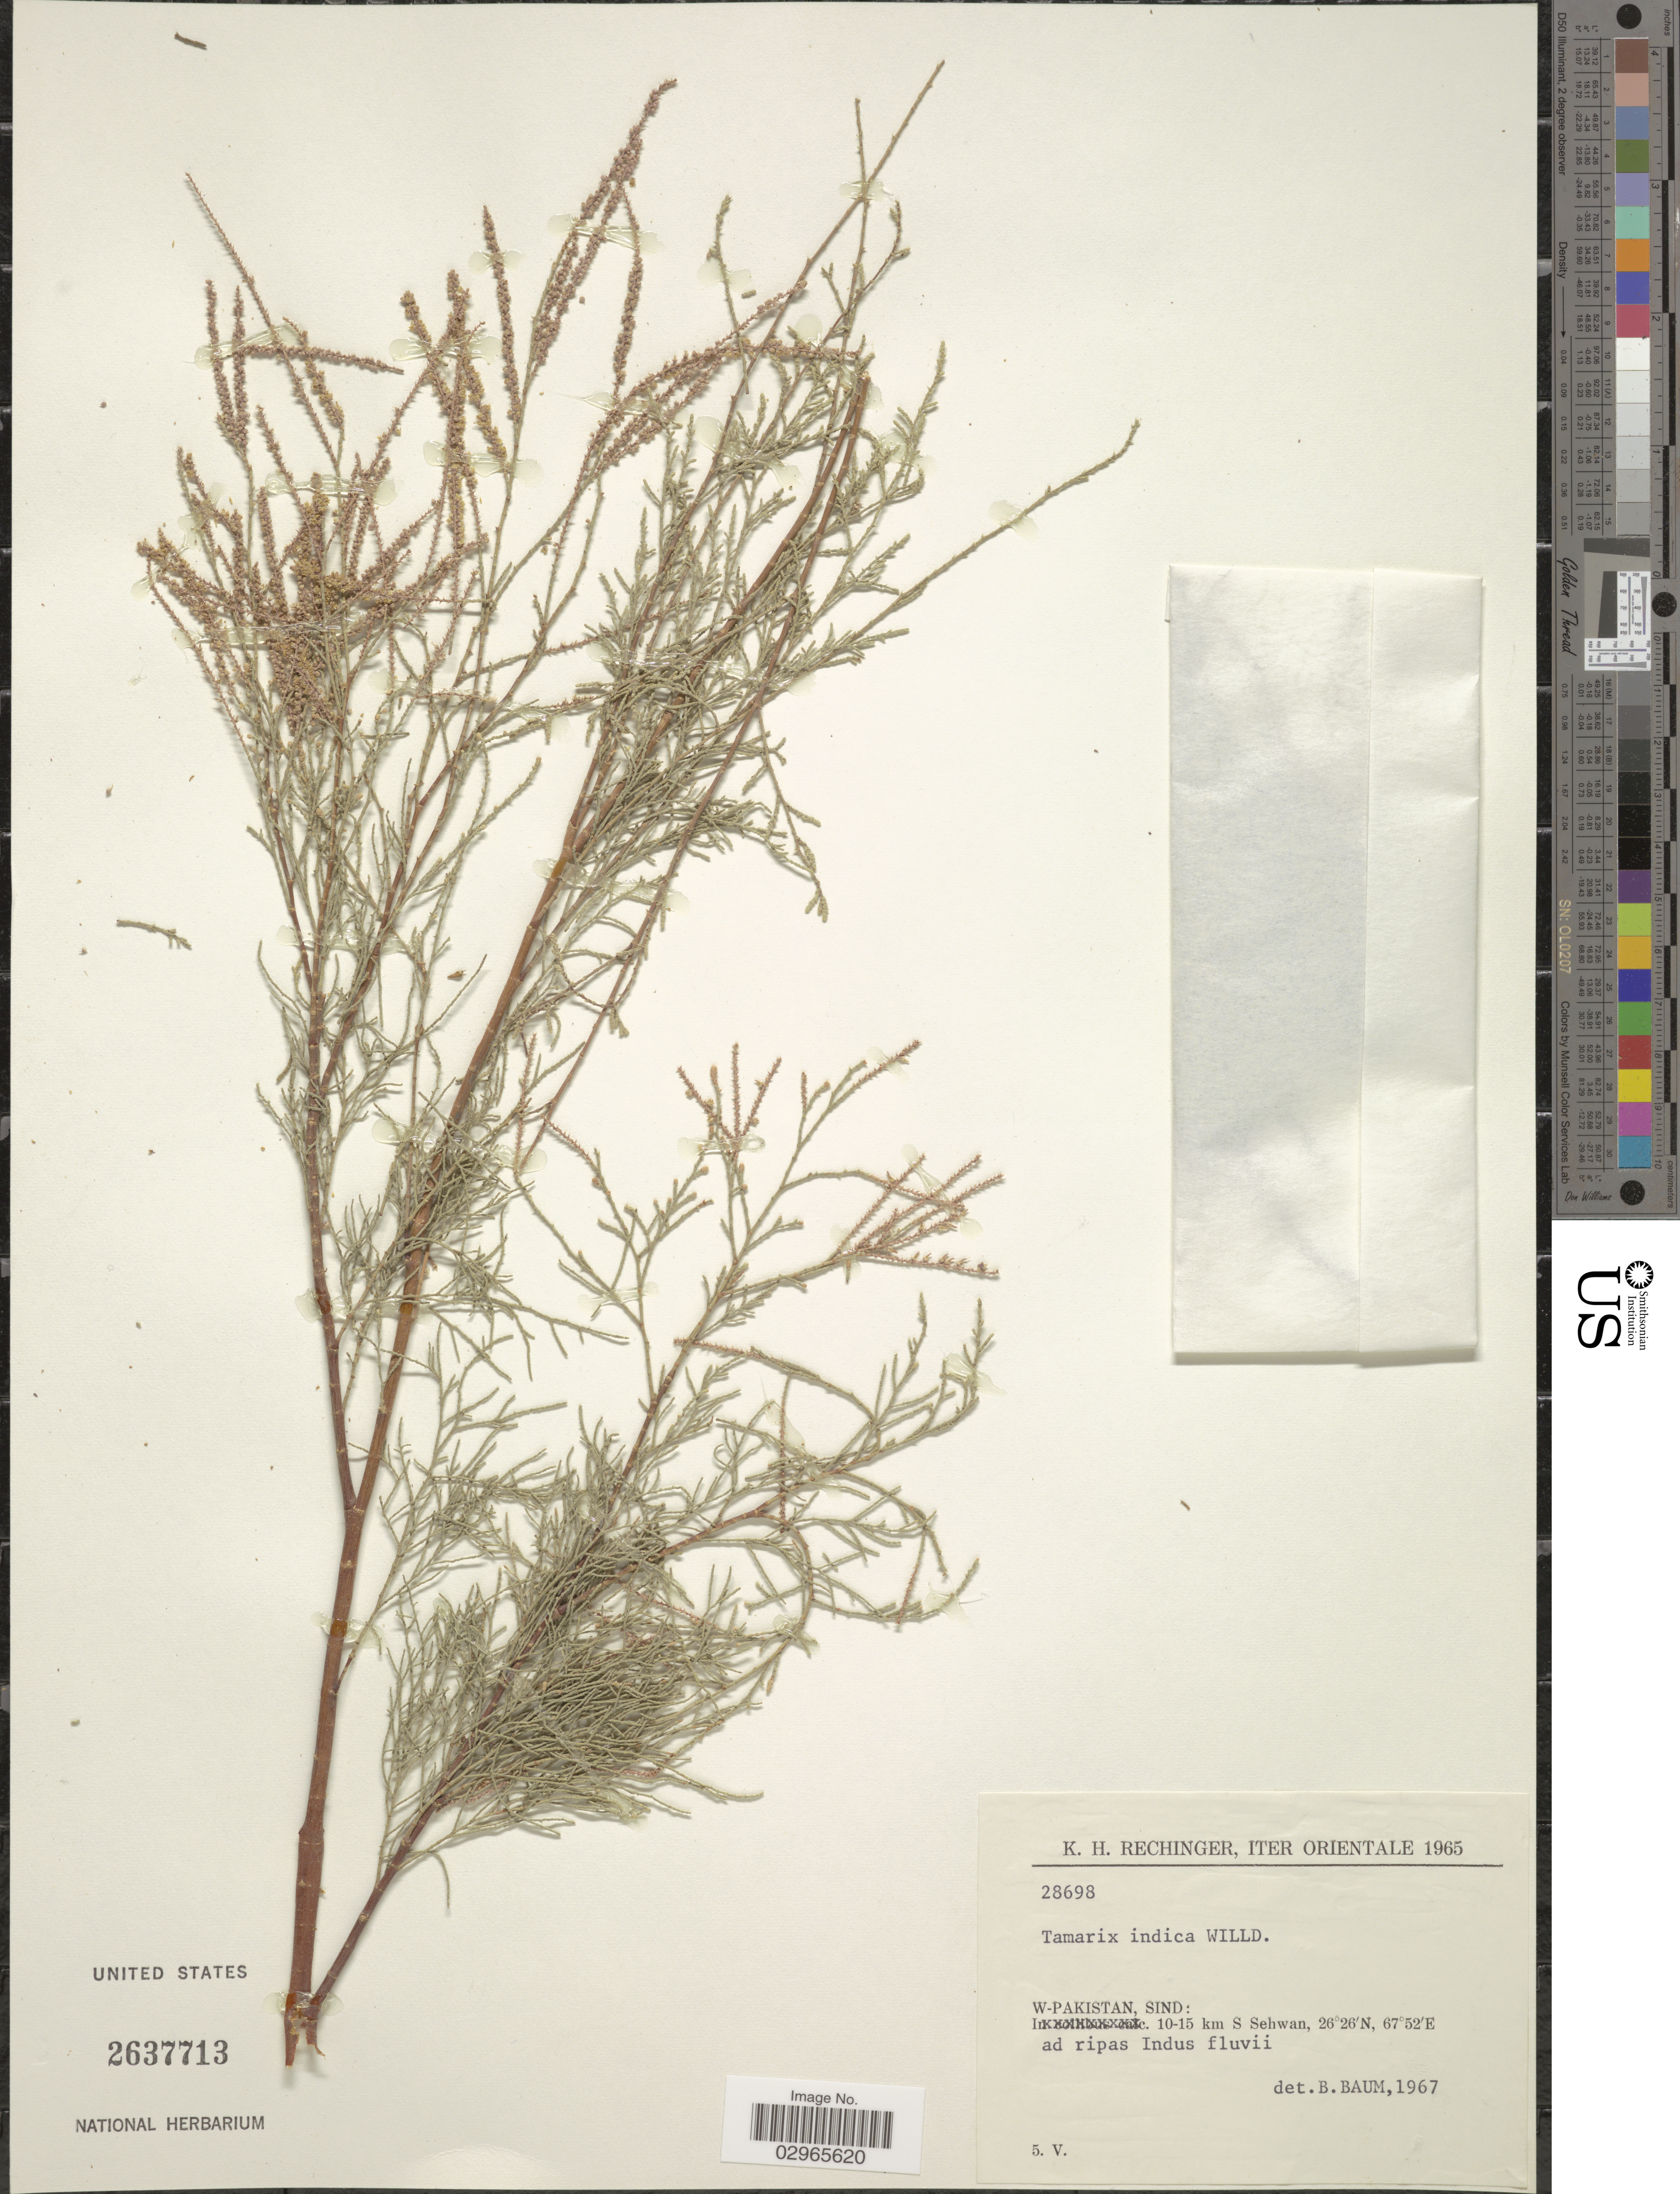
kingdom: Plantae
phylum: Tracheophyta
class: Magnoliopsida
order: Caryophyllales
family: Tamaricaceae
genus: Tamarix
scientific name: Tamarix indica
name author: Willd.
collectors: K. H. Rechinger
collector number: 28698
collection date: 1965-05-05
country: Pakistan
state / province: Sindh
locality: Iter Orientale. W-Pakistan, Sind: 10-15 km S Sehwan, ad ripas Indus fluvii.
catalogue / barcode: US 2637713